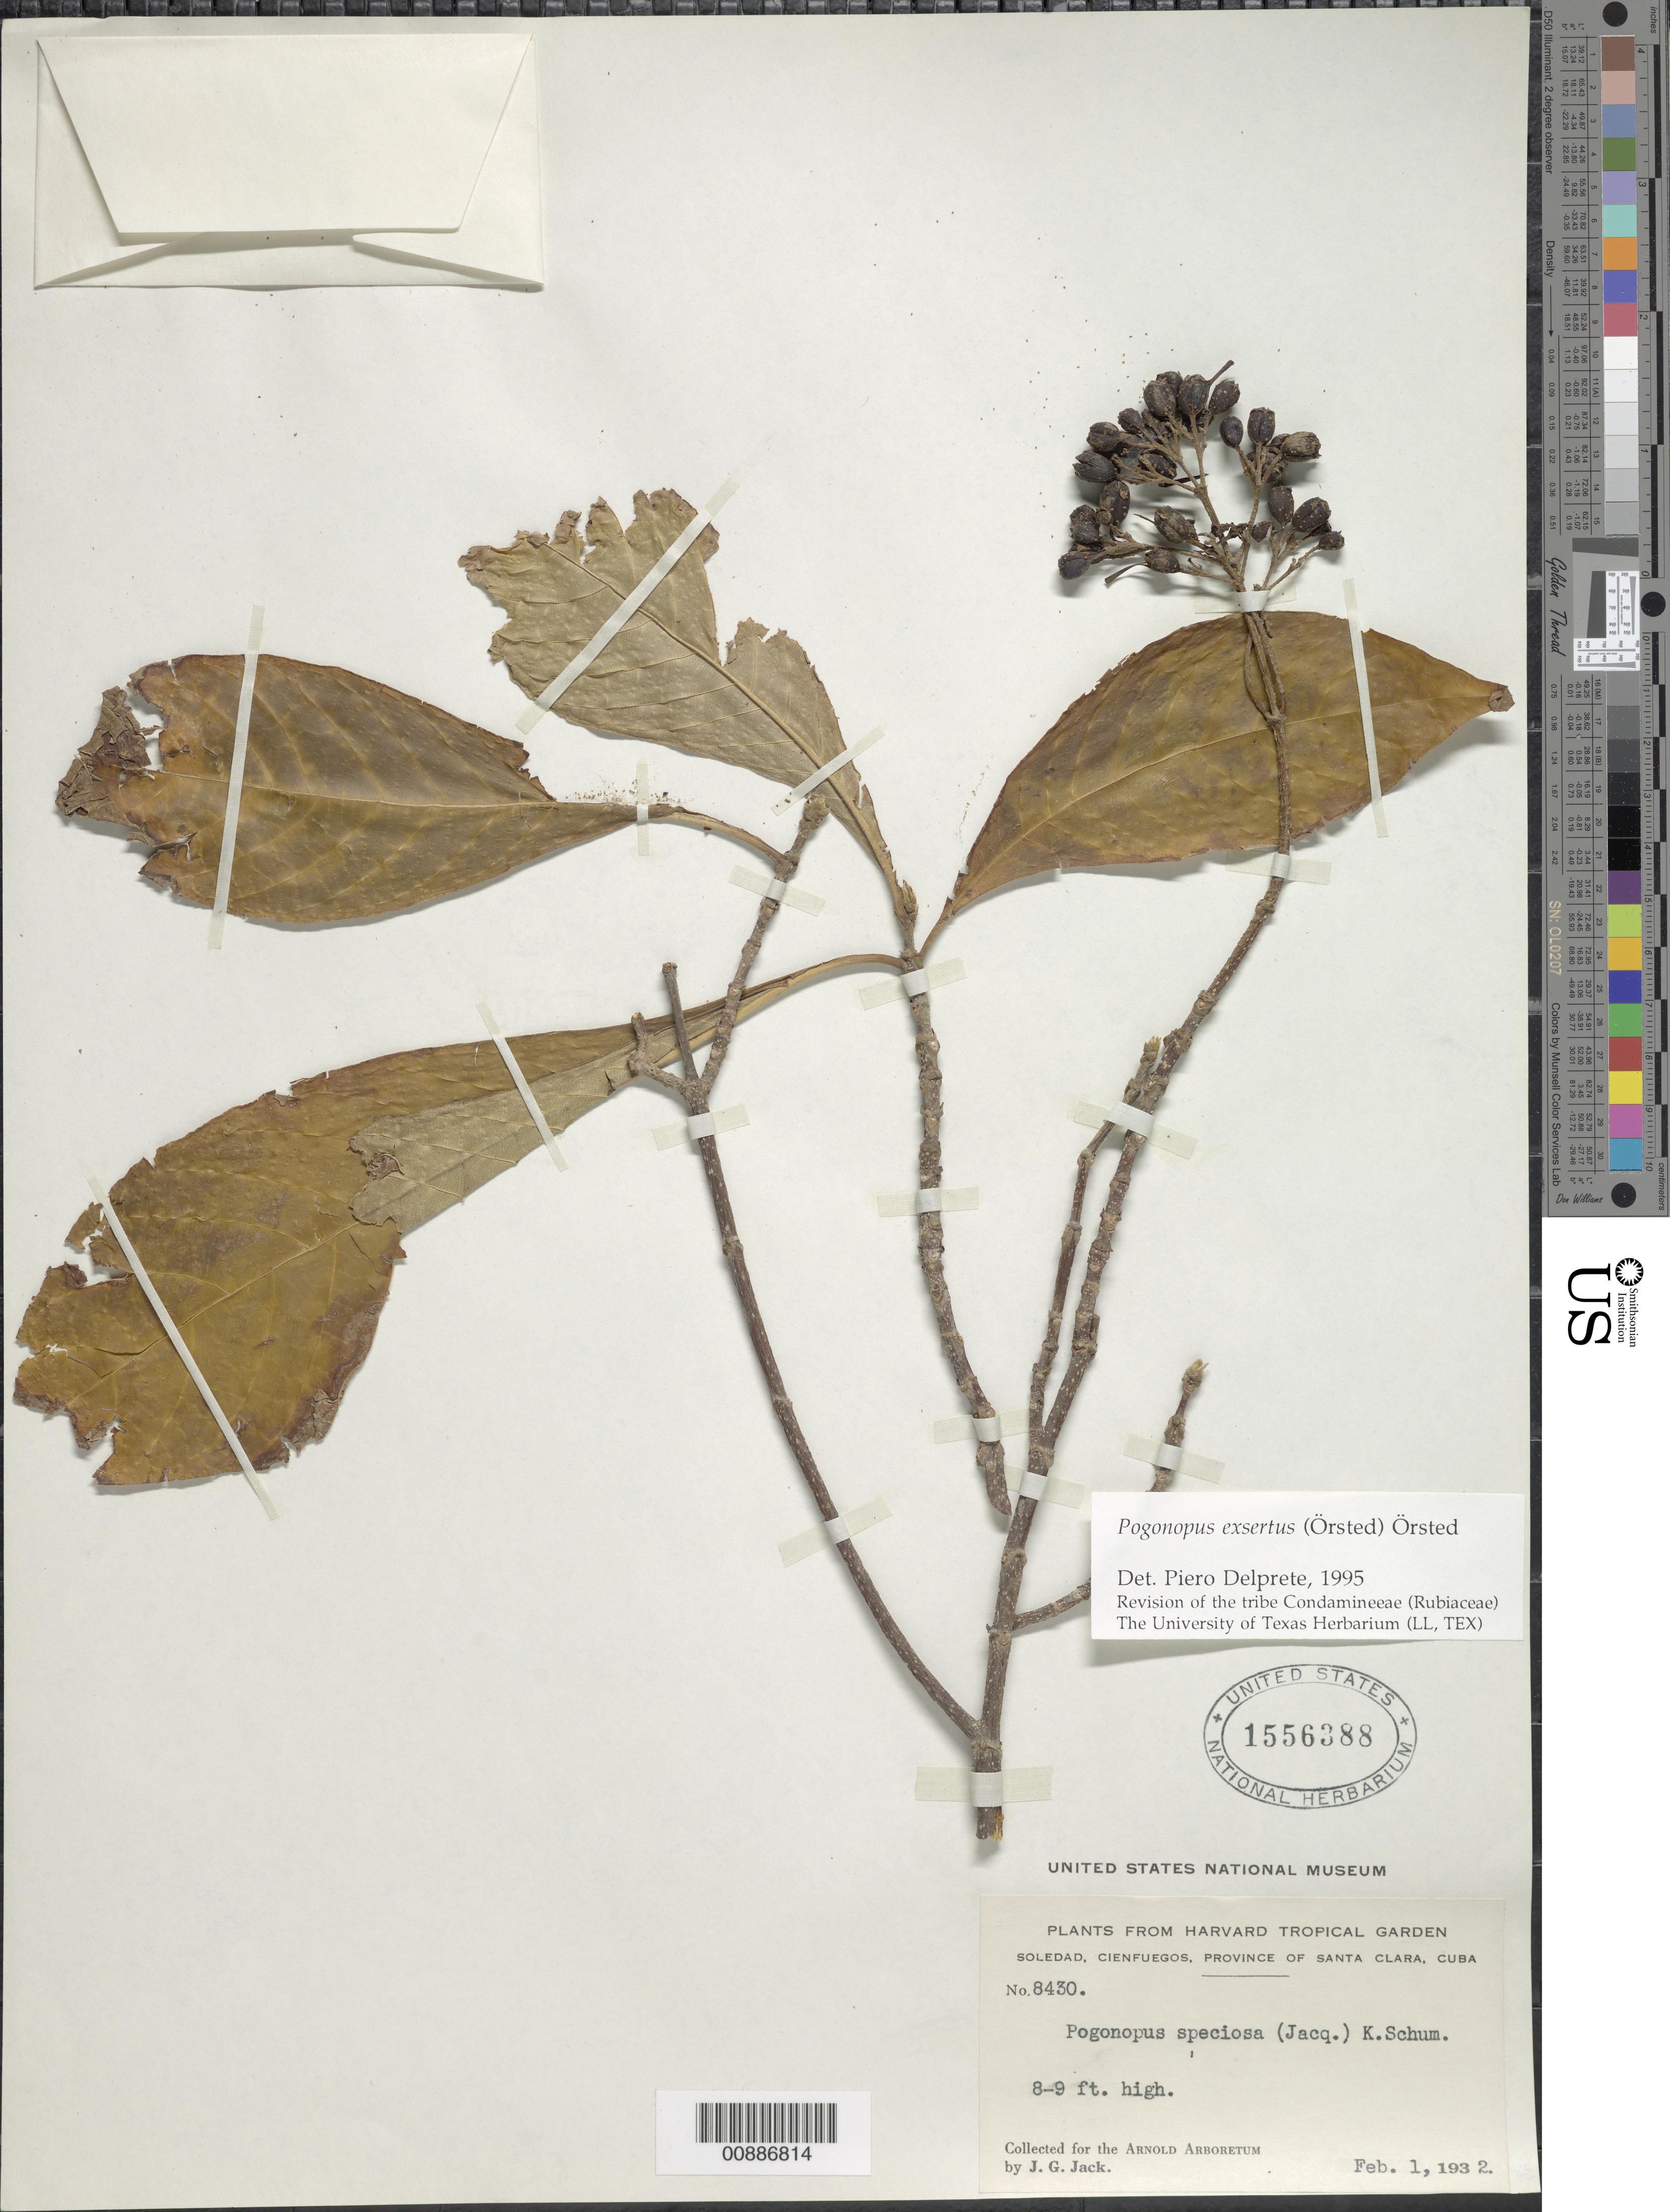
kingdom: Plantae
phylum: Tracheophyta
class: Magnoliopsida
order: Gentianales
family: Rubiaceae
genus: Pogonopus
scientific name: Pogonopus exsertus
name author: (Oerst.) Oerst.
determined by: Delprete, P. G., Herb. de Guyane Cay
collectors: J. G. Jack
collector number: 8430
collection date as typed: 01 Feb 1932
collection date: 1932-02-01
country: Cuba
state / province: Las Villas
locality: Soledad, Cienfuegos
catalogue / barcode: US 1556388